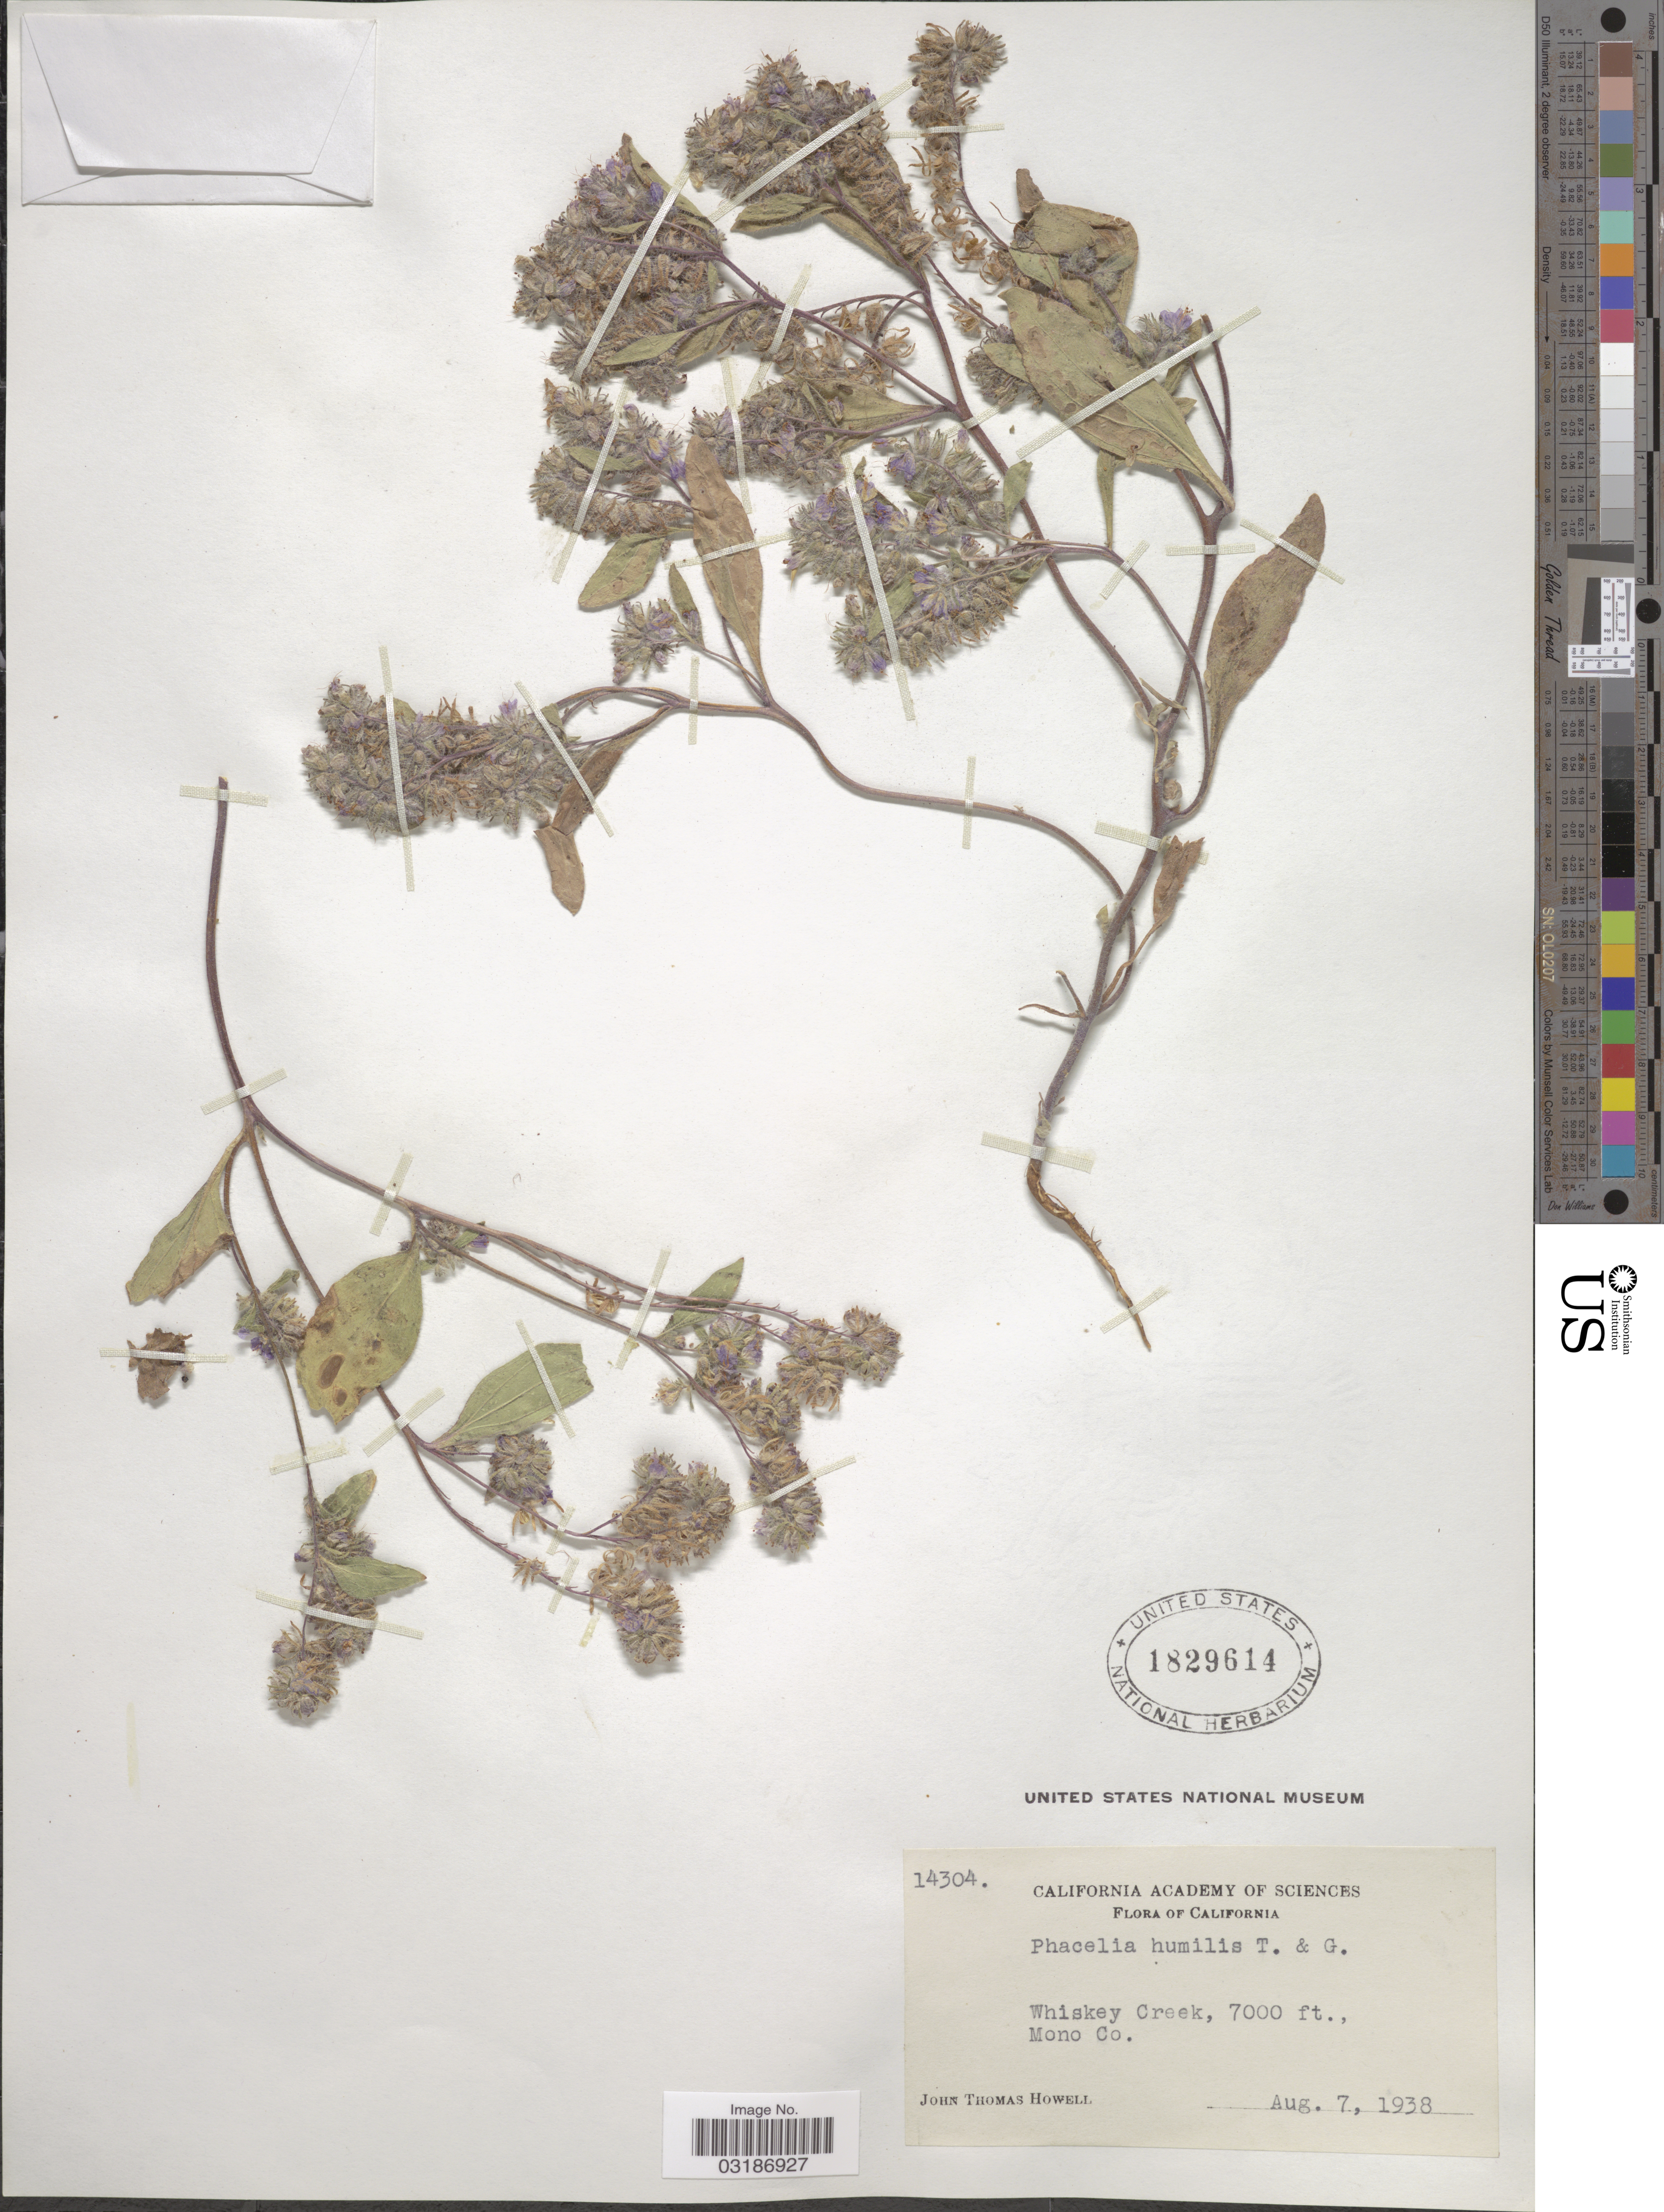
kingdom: Plantae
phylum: Tracheophyta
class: Magnoliopsida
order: Boraginales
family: Hydrophyllaceae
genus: Phacelia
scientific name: Phacelia humilis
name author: Torr. & A. Gray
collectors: J. T. Howell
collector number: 14304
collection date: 1938-08-07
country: United States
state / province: California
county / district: Mono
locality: Whiskey Creek, Mono Co.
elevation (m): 2134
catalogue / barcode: US 1829614